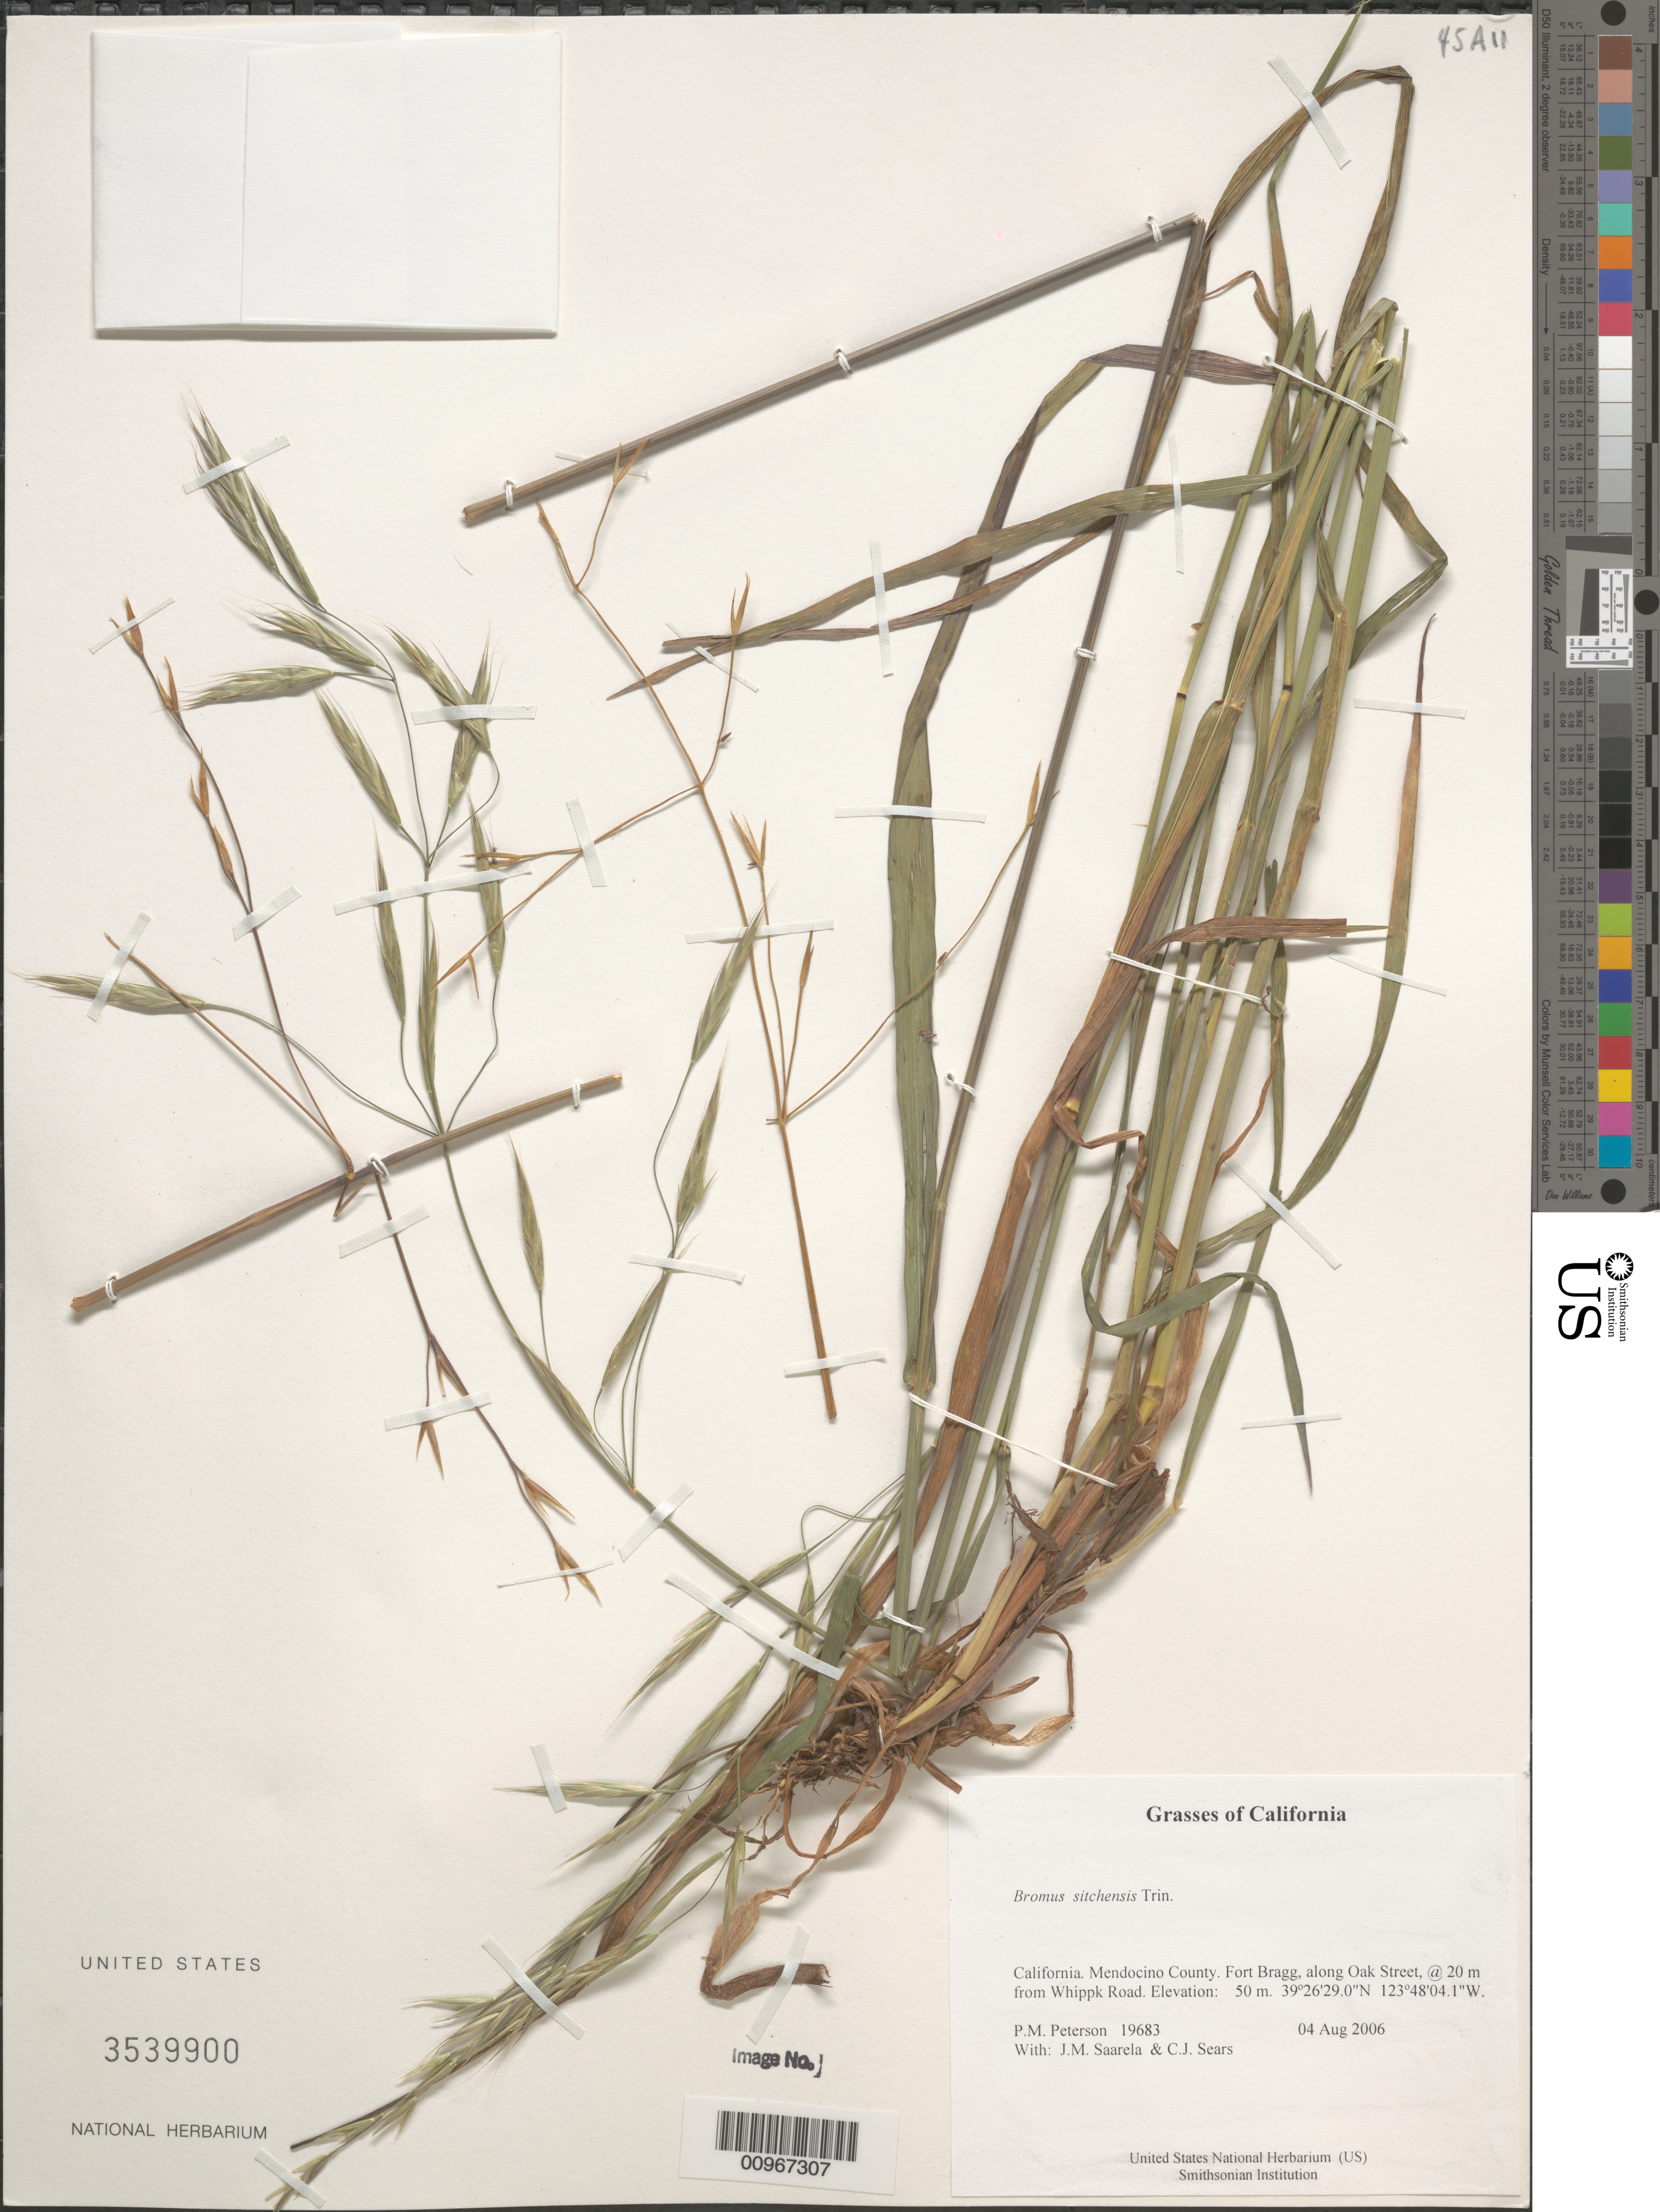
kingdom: Plantae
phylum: Tracheophyta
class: Liliopsida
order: Poales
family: Poaceae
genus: Bromus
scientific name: Bromus sitchensis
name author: Trin. in Bong.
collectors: P. M. Peterson, J. Saarela & C. Sears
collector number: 19683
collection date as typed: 04 Aug 2006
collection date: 2006-08-04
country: United States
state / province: California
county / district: Mendocino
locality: Fort Bragg, along Oak Street, 20 m from Whippk Road.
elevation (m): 50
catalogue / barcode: US 3539900